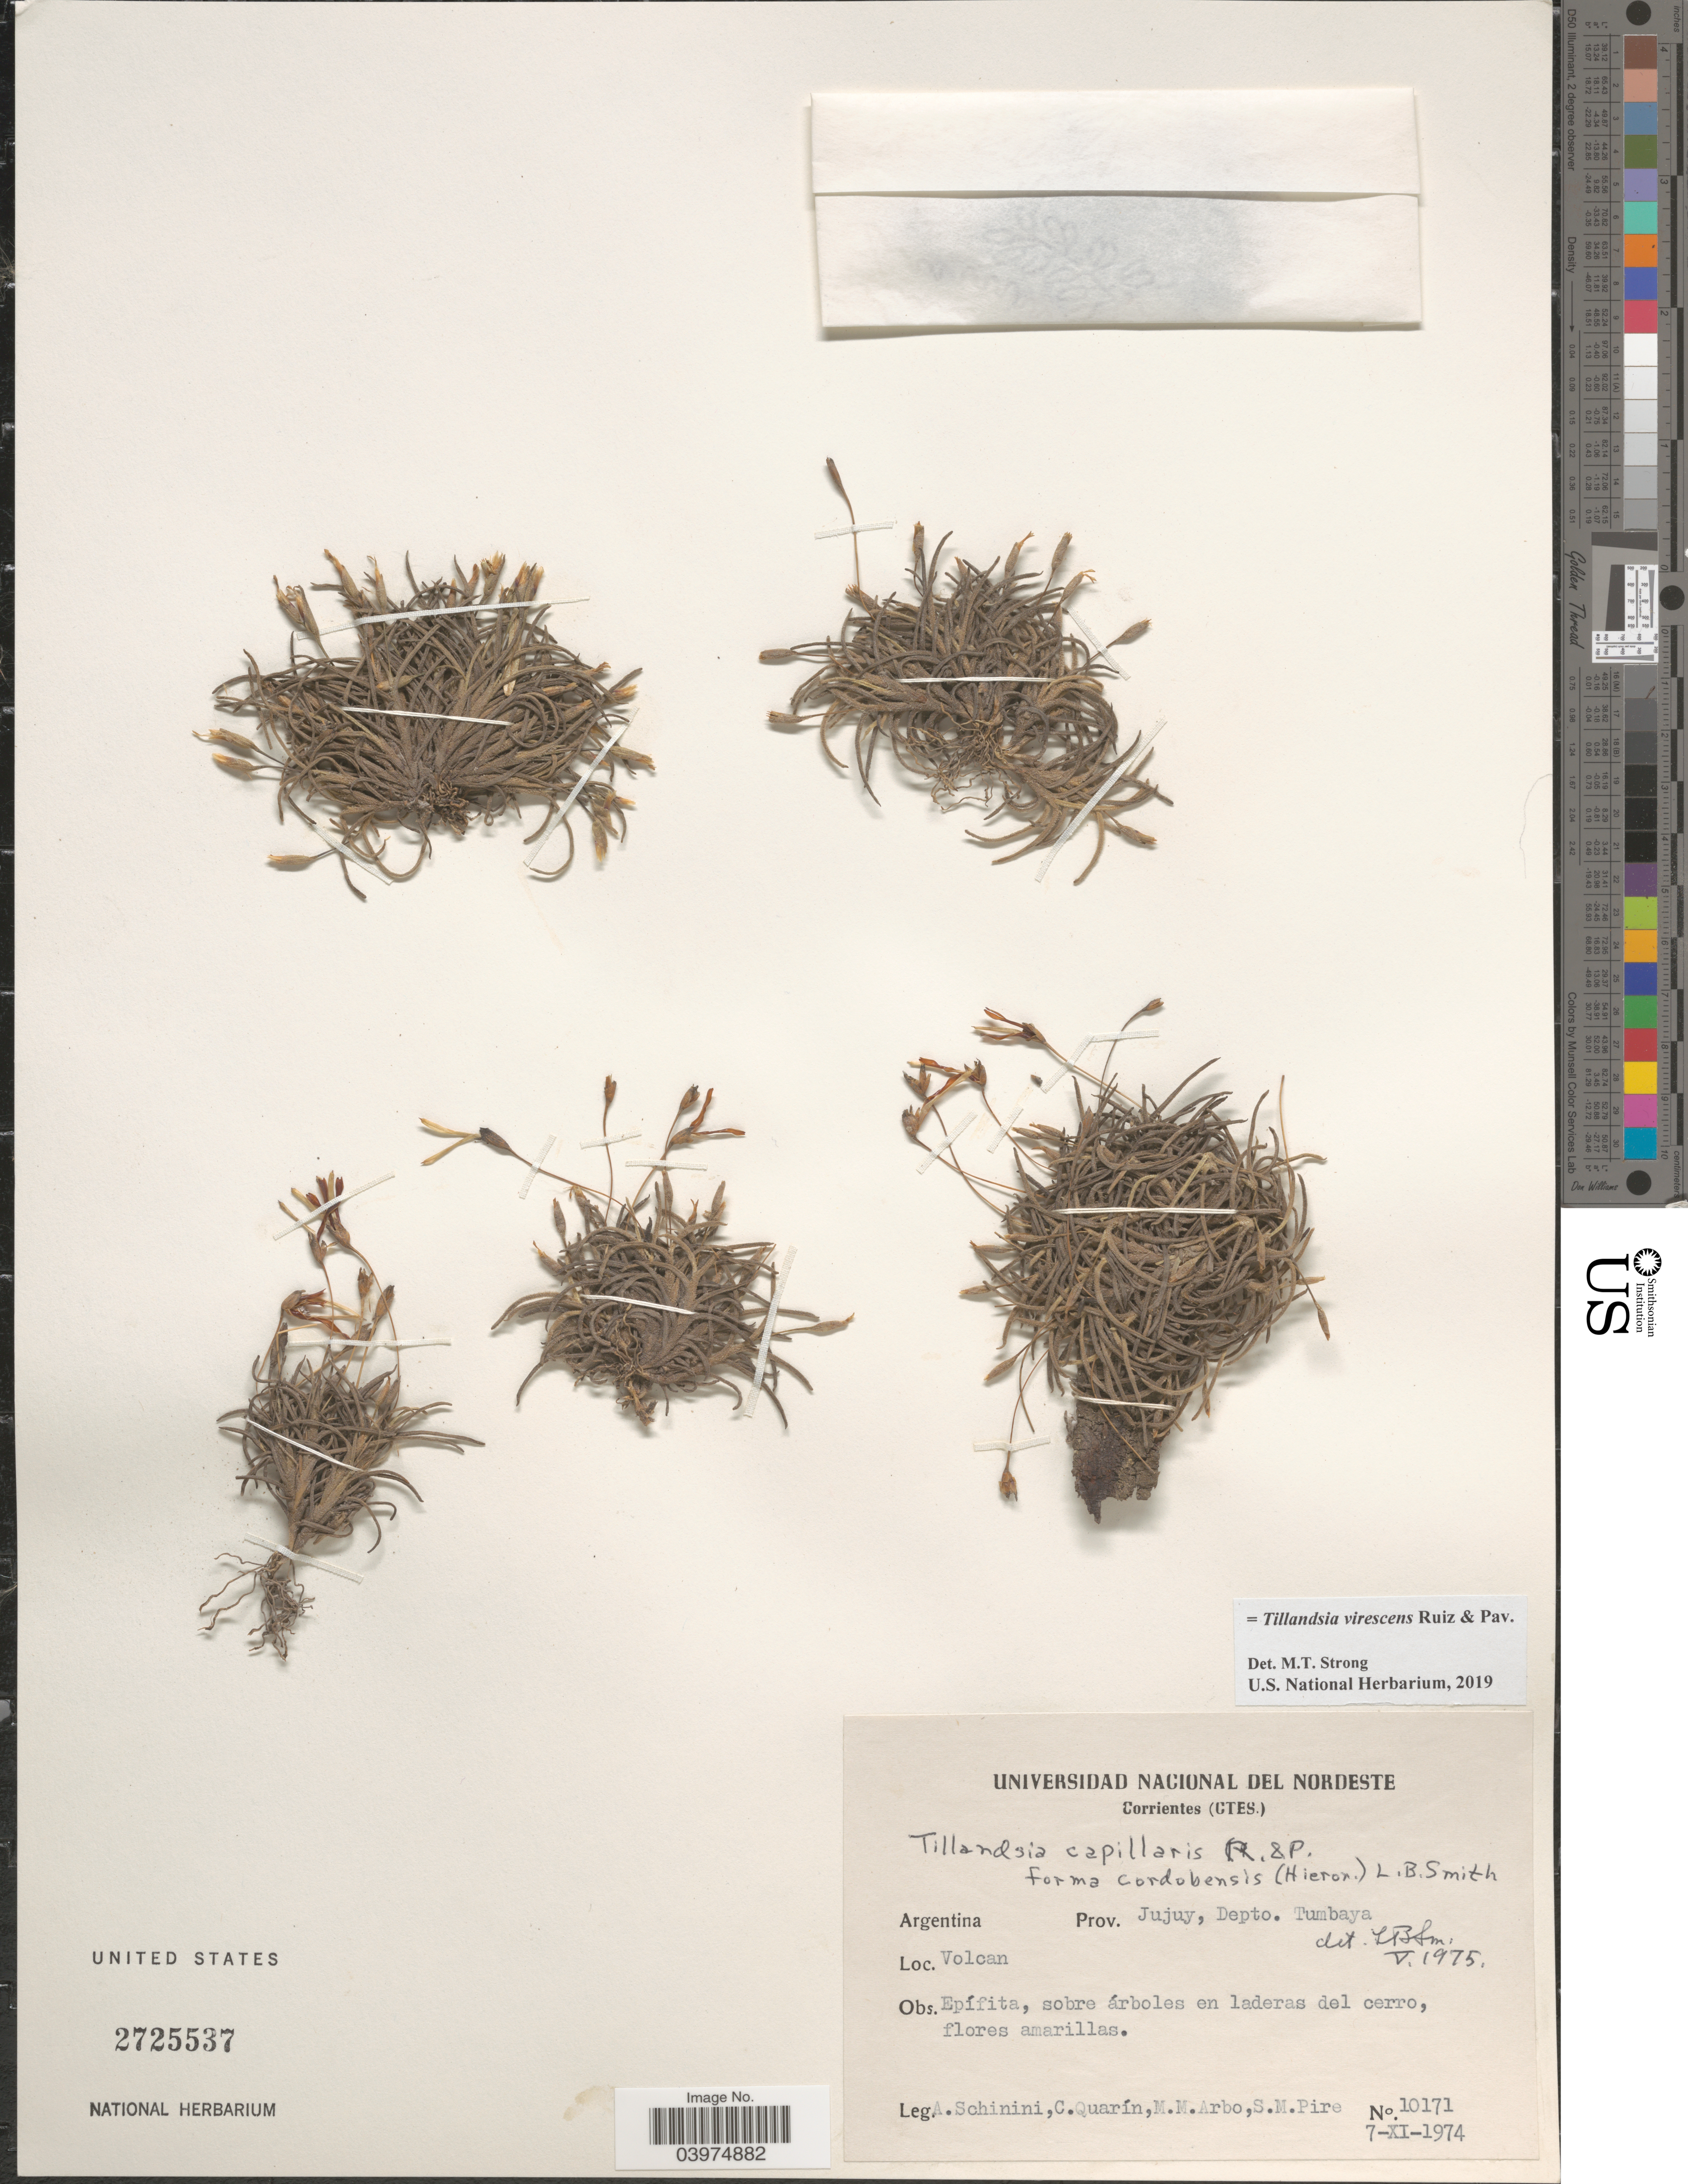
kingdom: Plantae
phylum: Tracheophyta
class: Liliopsida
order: Poales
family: Bromeliaceae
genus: Tillandsia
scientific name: Tillandsia virescens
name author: Ruiz & Pav.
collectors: A. Schinini, C. Quarín, M. M. Arbo & S. Pire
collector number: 10171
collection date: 1974-11-07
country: Argentina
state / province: Jujuy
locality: Depto. Tumbaya. Volcan.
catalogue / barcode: US 2725537